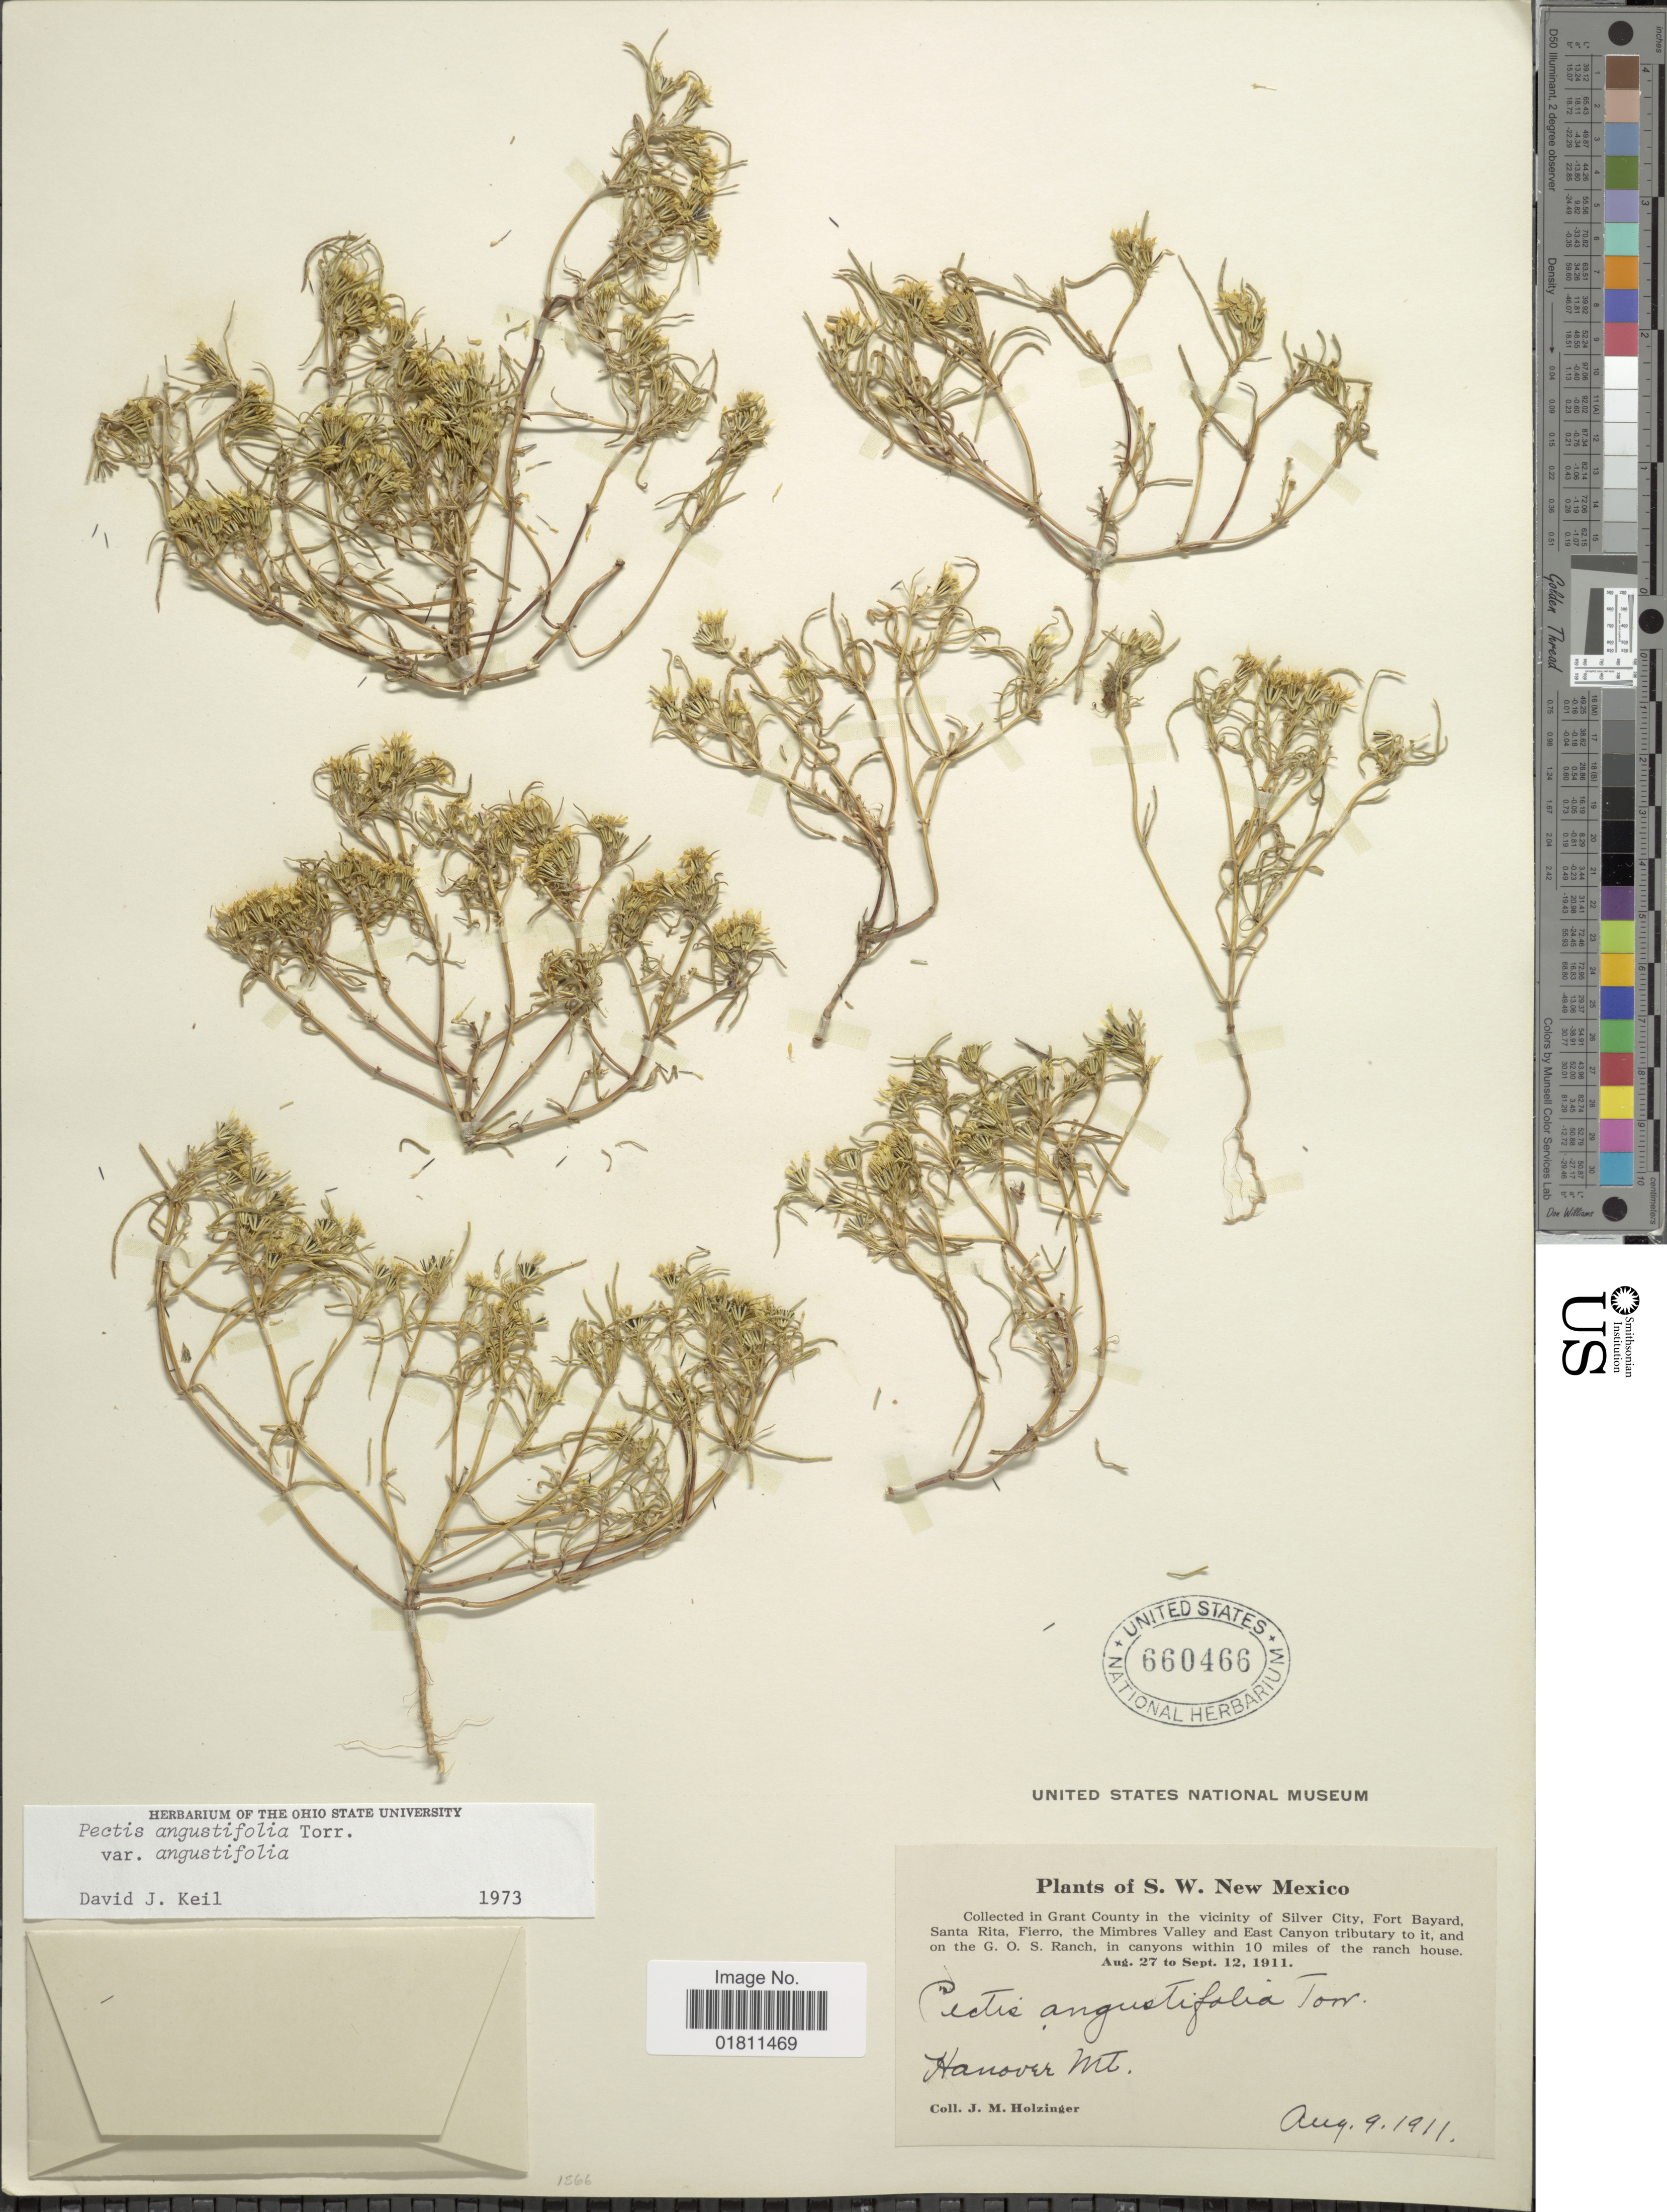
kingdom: Plantae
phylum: Tracheophyta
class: Magnoliopsida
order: Asterales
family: Asteraceae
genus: Pectis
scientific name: Pectis angustifolia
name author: Torr.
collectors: J. M. Holzinger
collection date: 1911-08-09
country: United States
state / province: New Mexico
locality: S. W. of New Mexico. Grant County in the vicinity of Silver City, Fort Bayard Santa Rita Fierro, the Mimbres Valley and East Canyon tributary to it. and on the G. O. S. Ranch, in canyons within 10 miles on the ranch house. Hanover Mt.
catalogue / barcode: US 660466